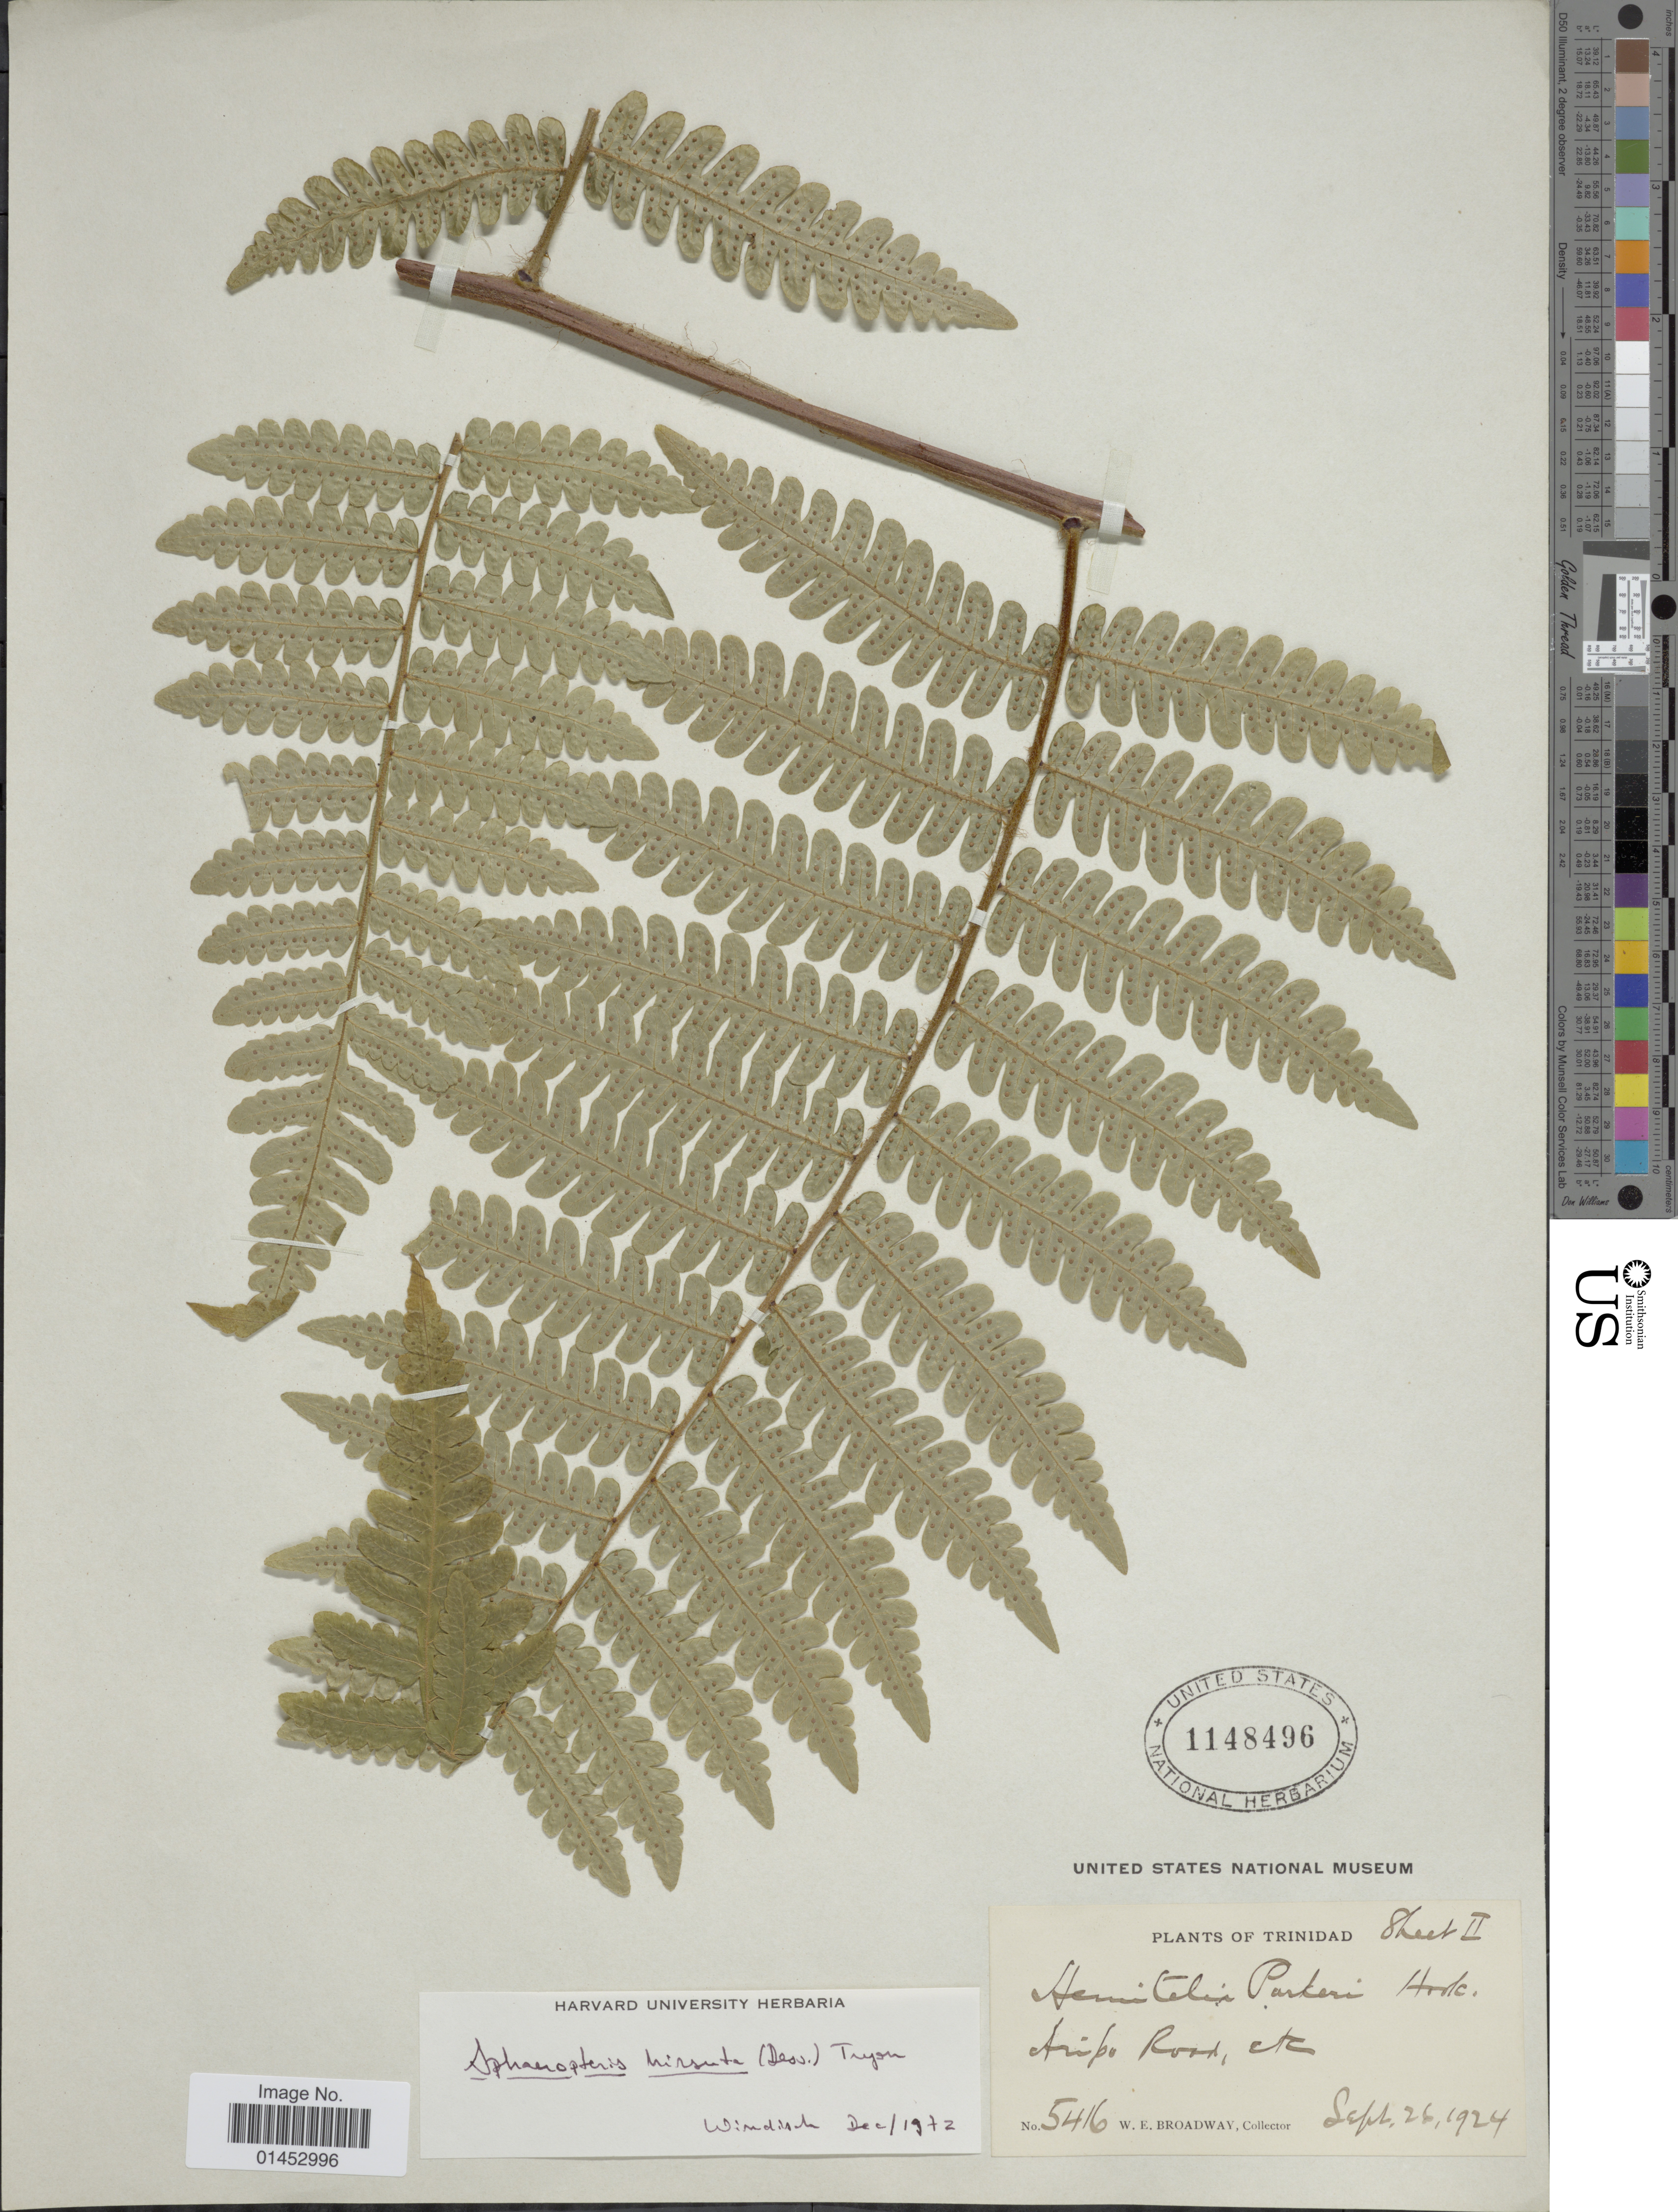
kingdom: Plantae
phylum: Tracheophyta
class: Polypodiopsida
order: Cyatheales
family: Cyatheaceae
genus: Cyathea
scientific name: Cyathea surinamensis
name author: (Miq.) Domin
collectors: W. E. Broadway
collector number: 5416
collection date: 1924-09-26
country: Trinidad and Tobago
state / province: Trinidad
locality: Trinidad, Aripo Road, etc.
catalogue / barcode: US 1148496